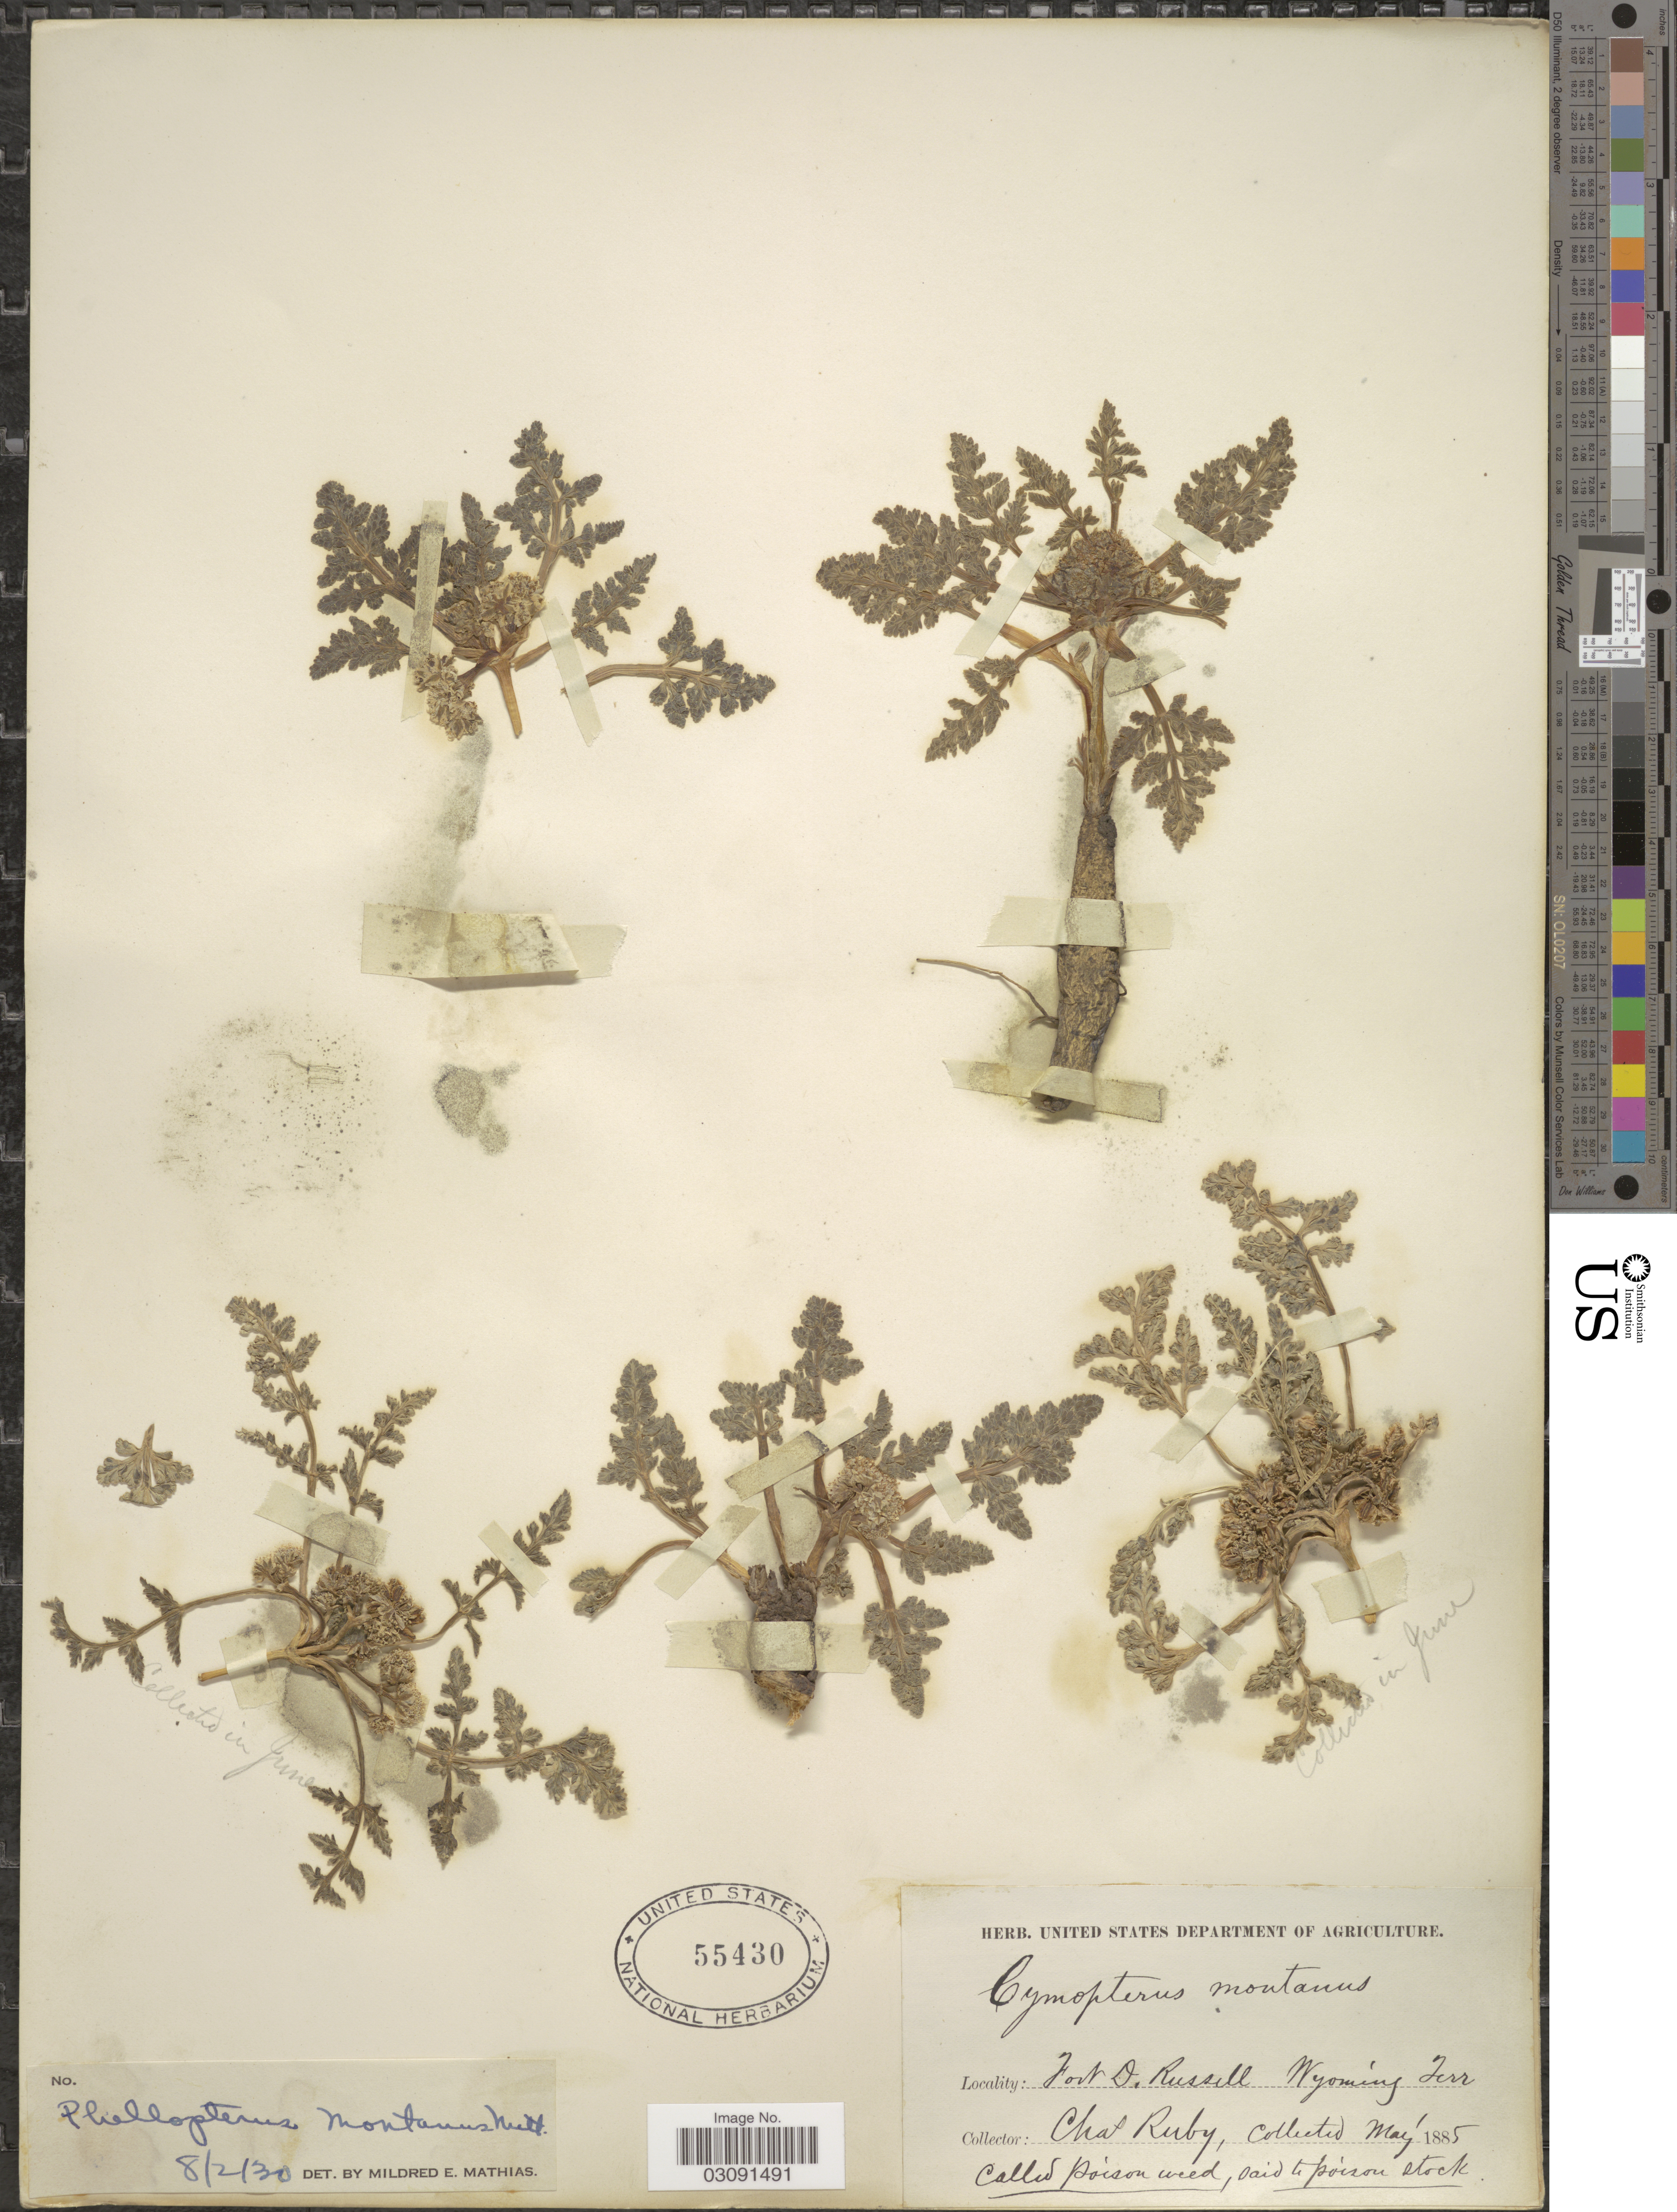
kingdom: Plantae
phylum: Tracheophyta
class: Magnoliopsida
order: Apiales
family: Apiaceae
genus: Cymopterus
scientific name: Cymopterus montanus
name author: Torr. & A. Gray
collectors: C. Ruby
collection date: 1885-05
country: United States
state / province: Wyoming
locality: Fort D. Russell, Wyoming Terr.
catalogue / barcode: US 55430